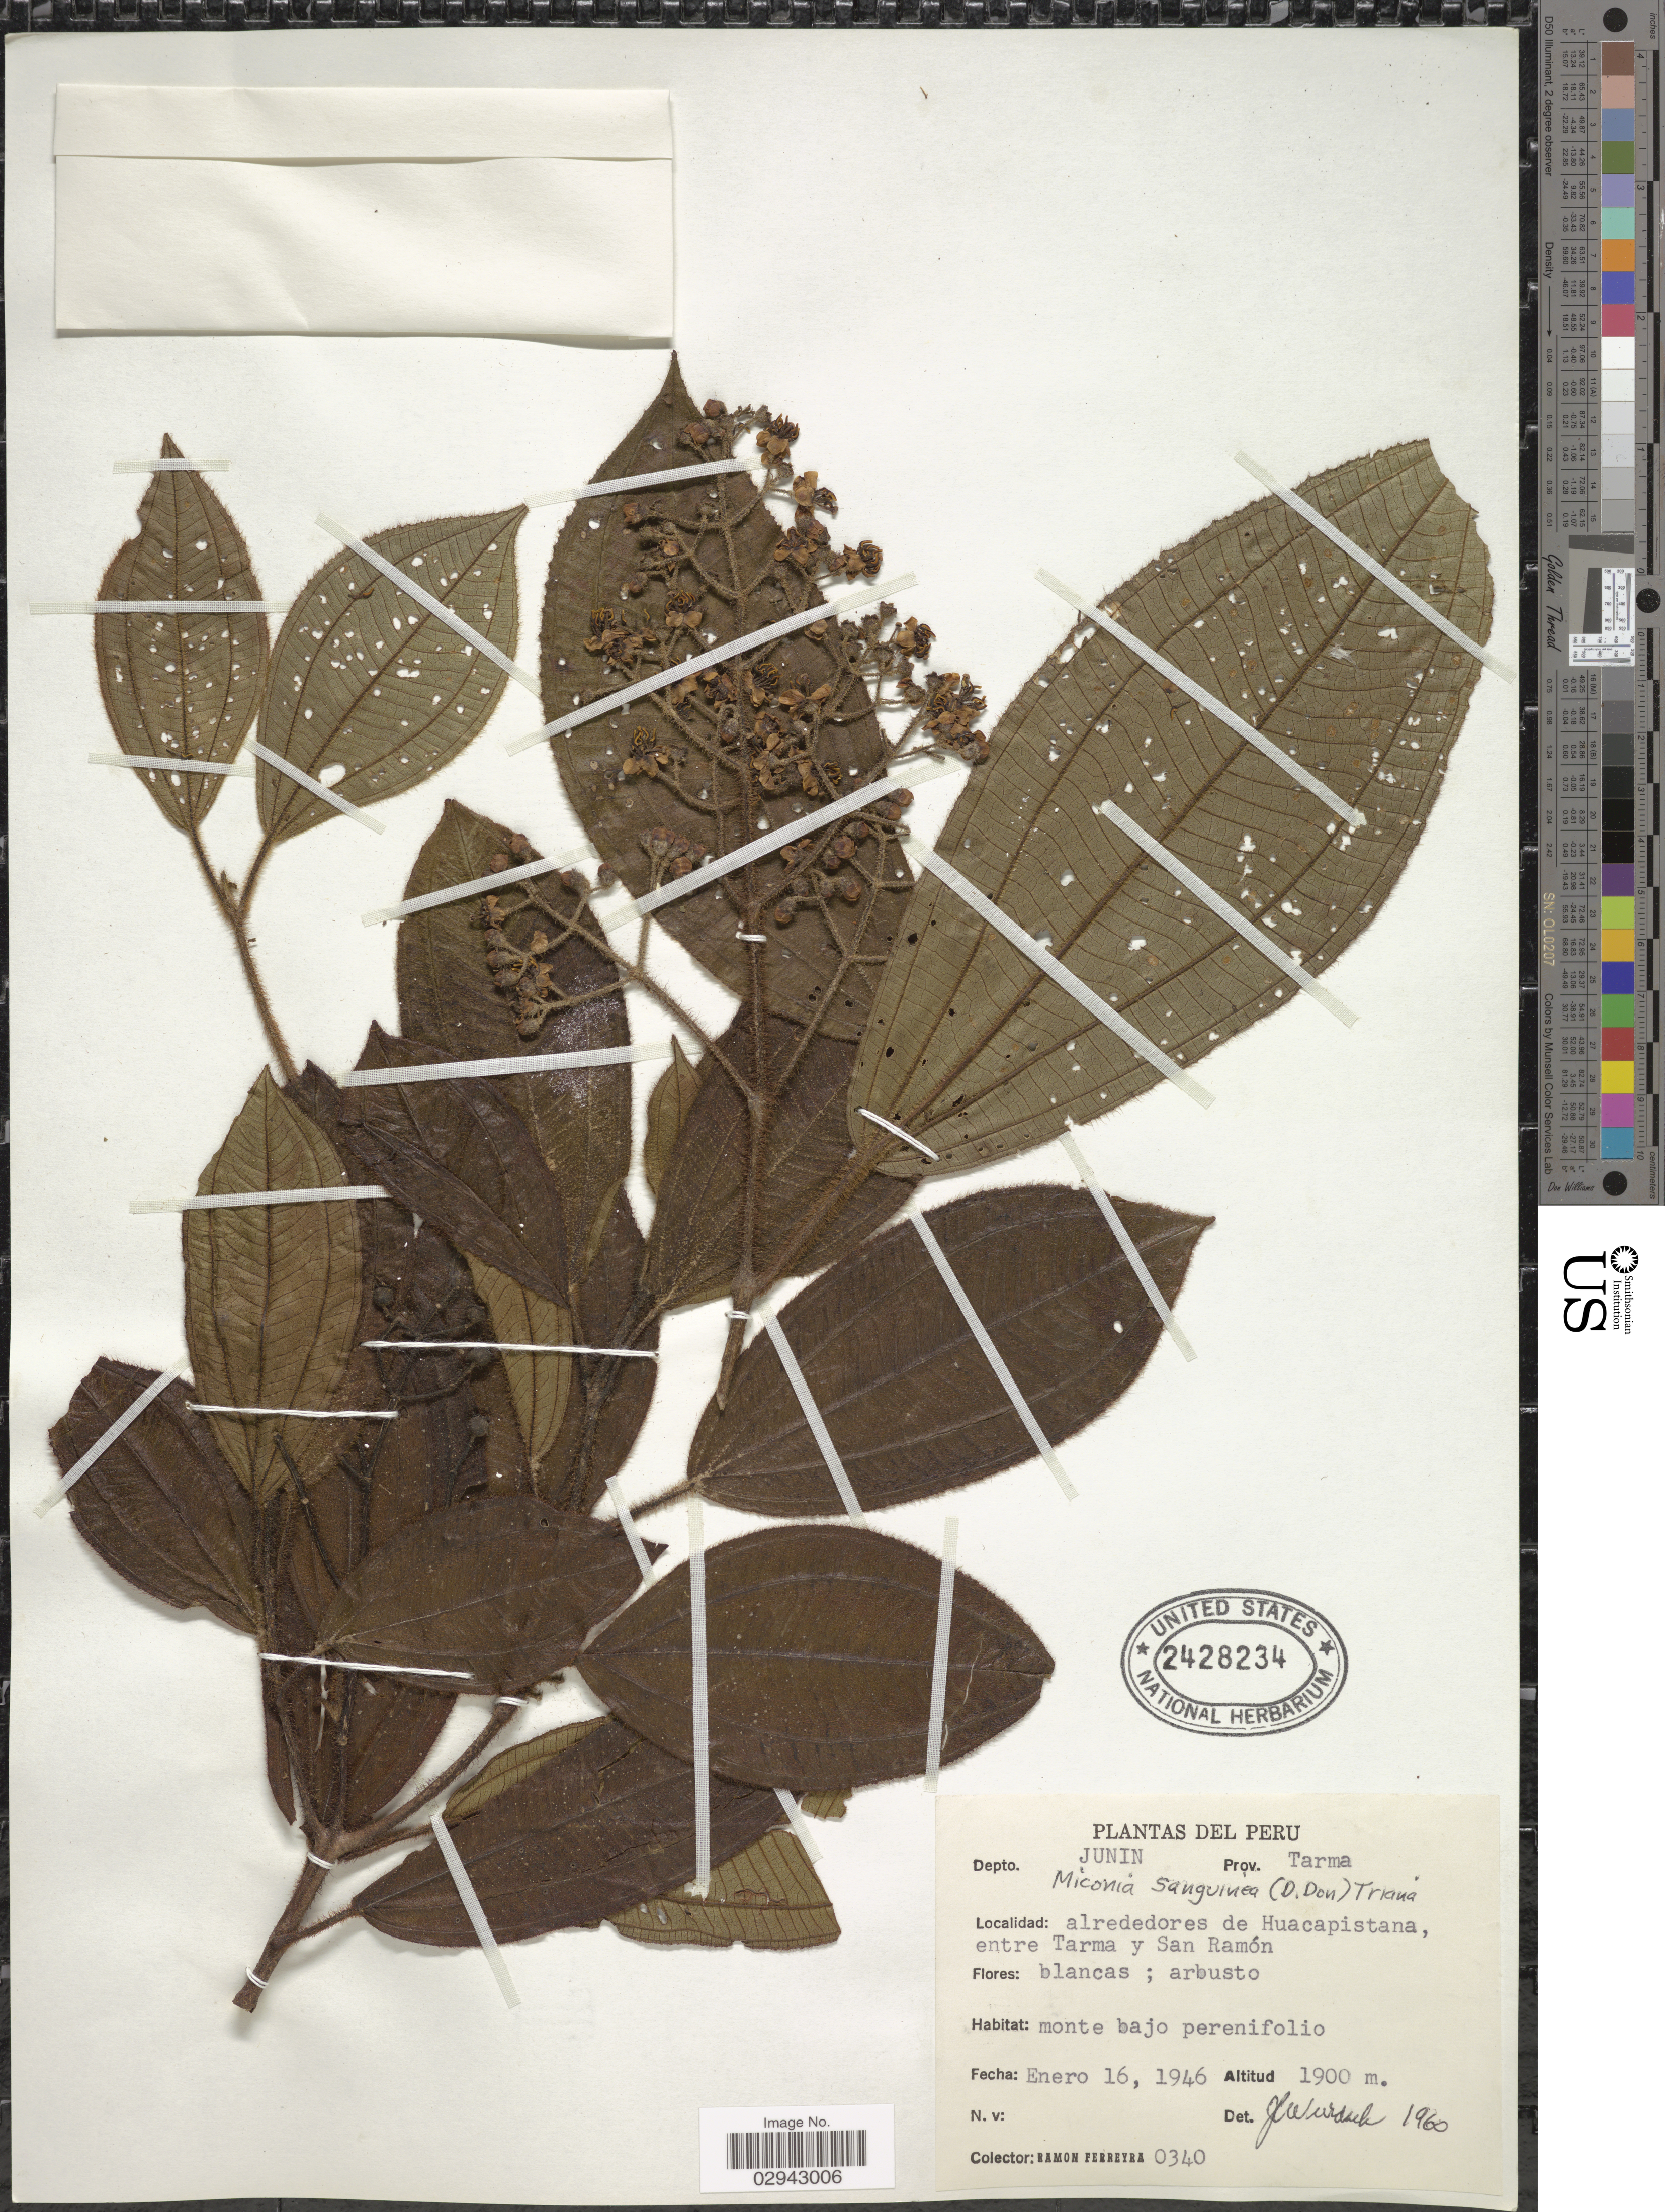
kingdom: Plantae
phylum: Tracheophyta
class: Magnoliopsida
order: Myrtales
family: Melastomataceae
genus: Miconia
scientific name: Miconia sanguinea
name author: (D. Don) Triana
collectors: R. A. Ferreyra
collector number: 0340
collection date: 1946-01-16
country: Peru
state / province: Junín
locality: Depto. Junin. Prov. Tarma. Alrededores de Huacapistana, entre Tarma y San Ramón.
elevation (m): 1900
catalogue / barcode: US 2428234